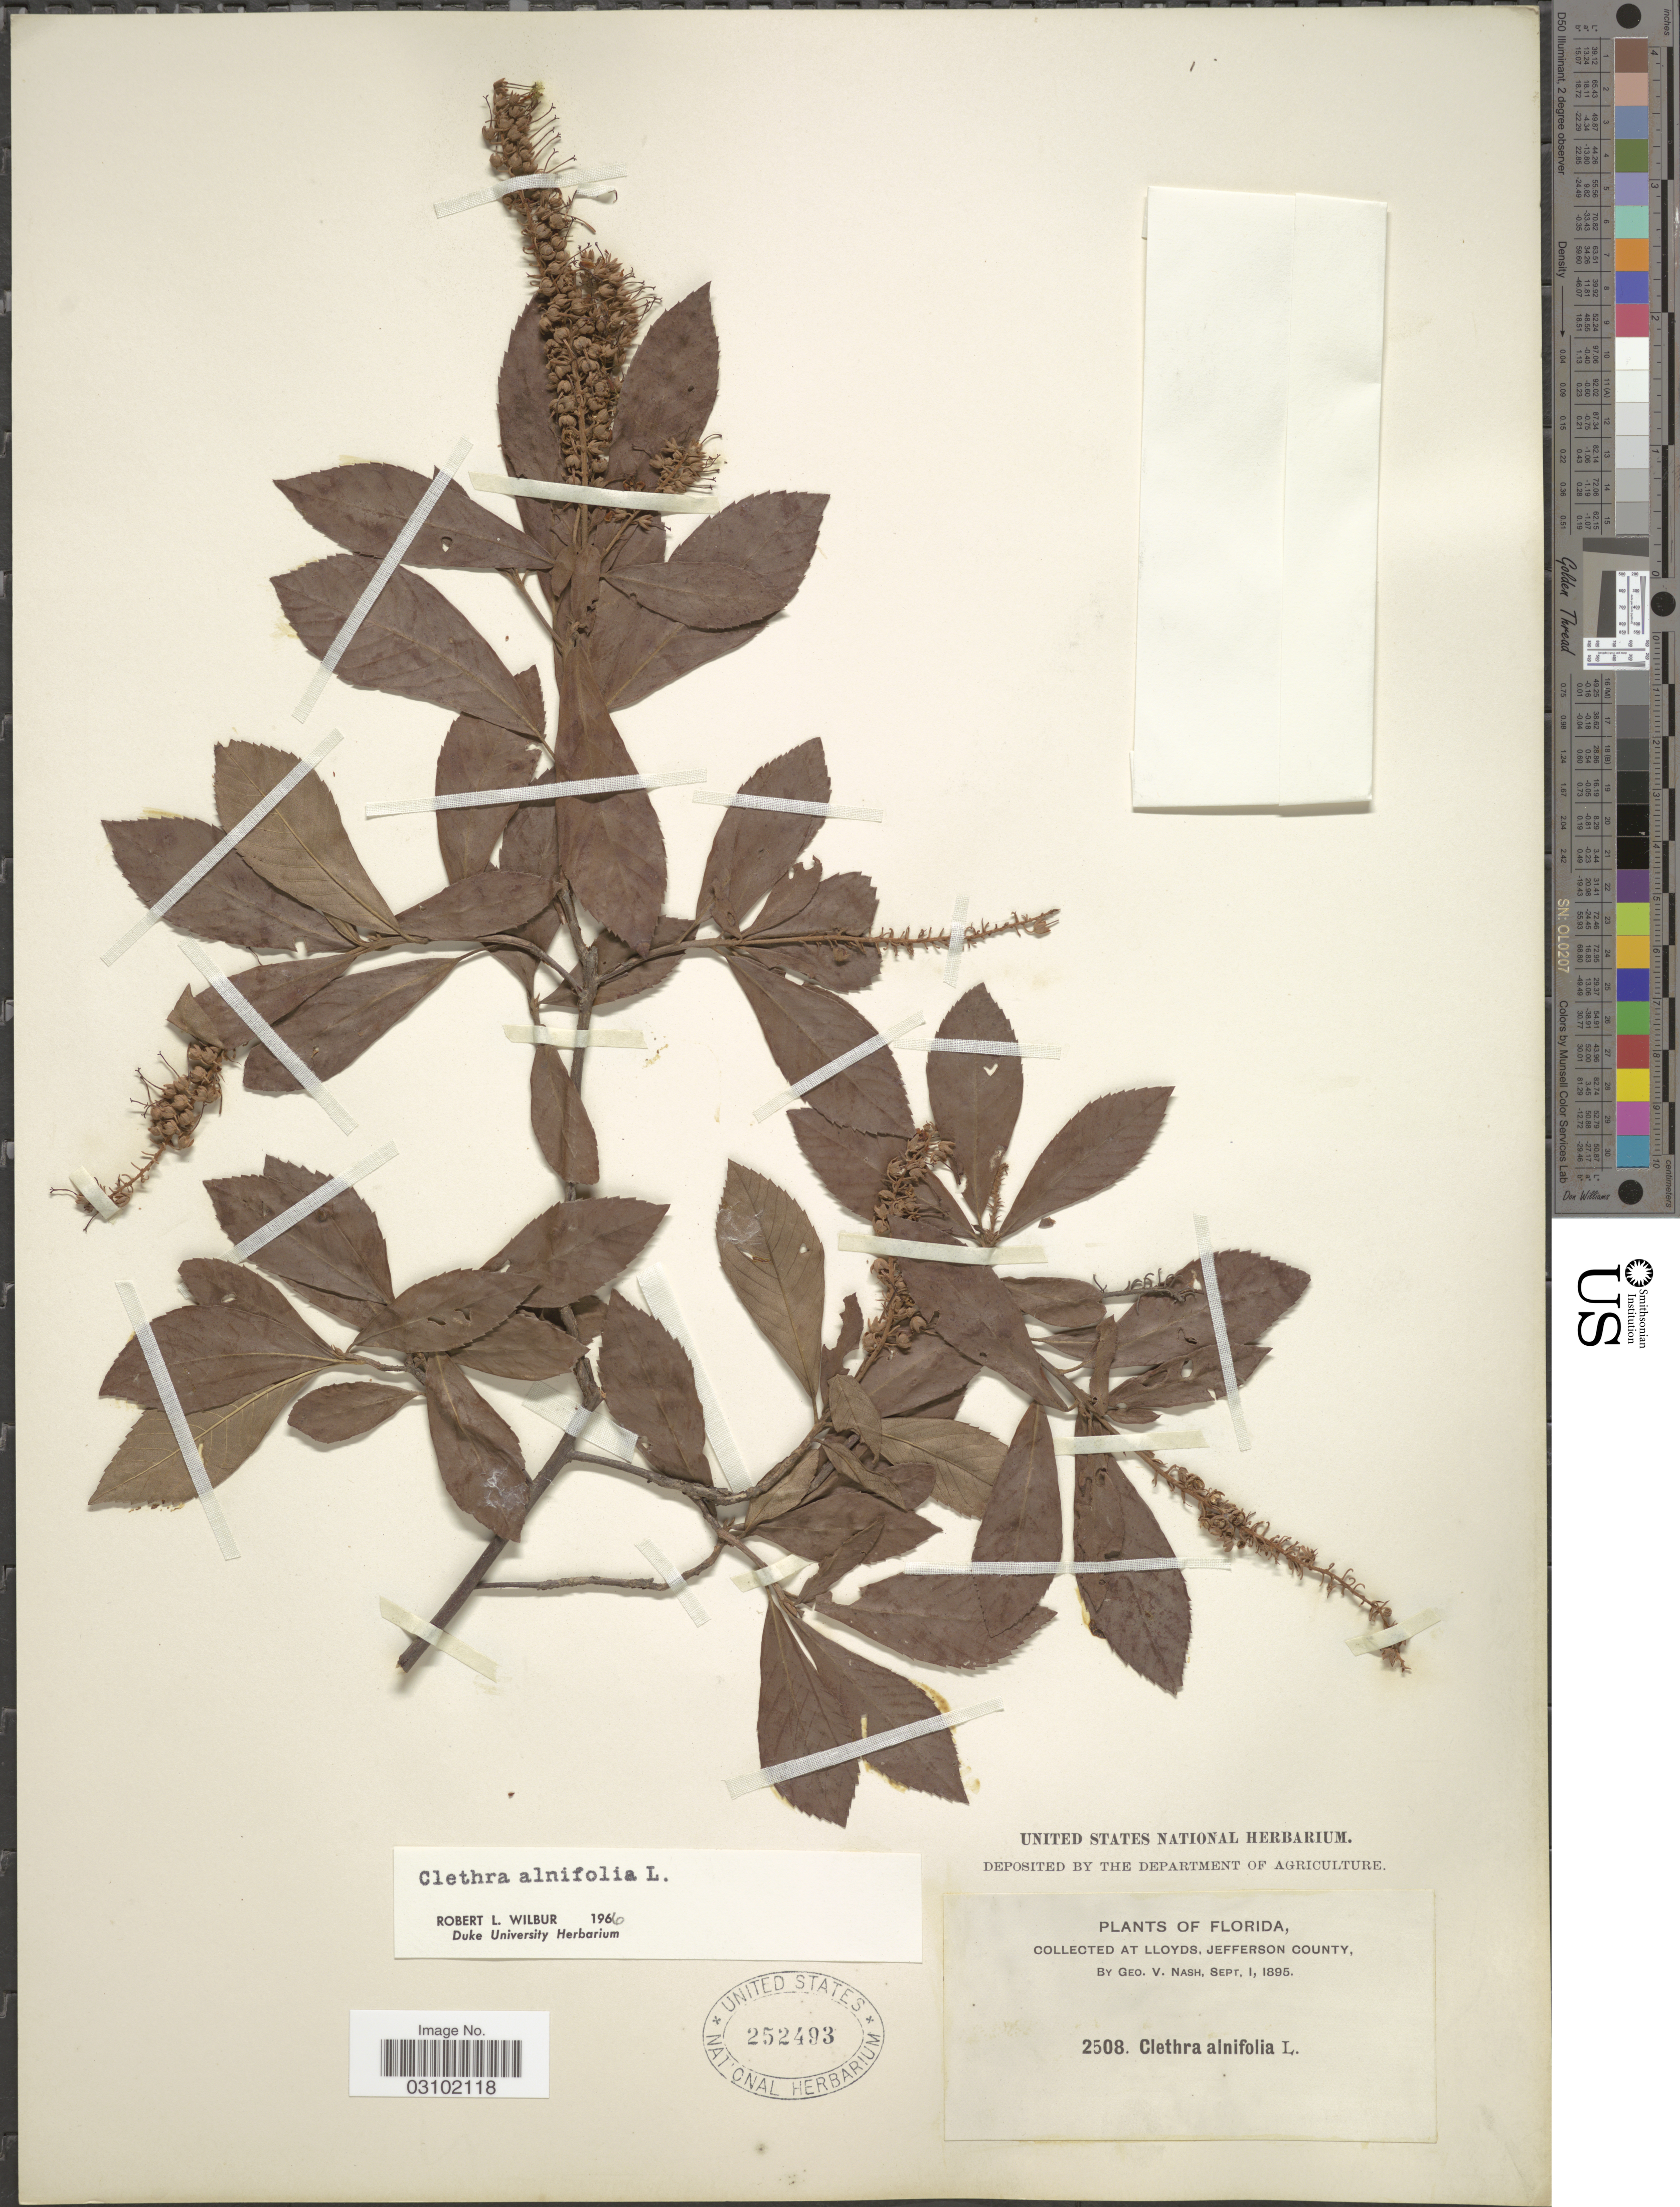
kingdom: Plantae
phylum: Tracheophyta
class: Magnoliopsida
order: Ericales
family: Clethraceae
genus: Clethra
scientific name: Clethra alnifolia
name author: L.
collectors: G. V. Nash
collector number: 2508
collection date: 1895-09-01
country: United States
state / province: Florida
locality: At Lloyds, Jefferson County.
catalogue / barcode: US 252493